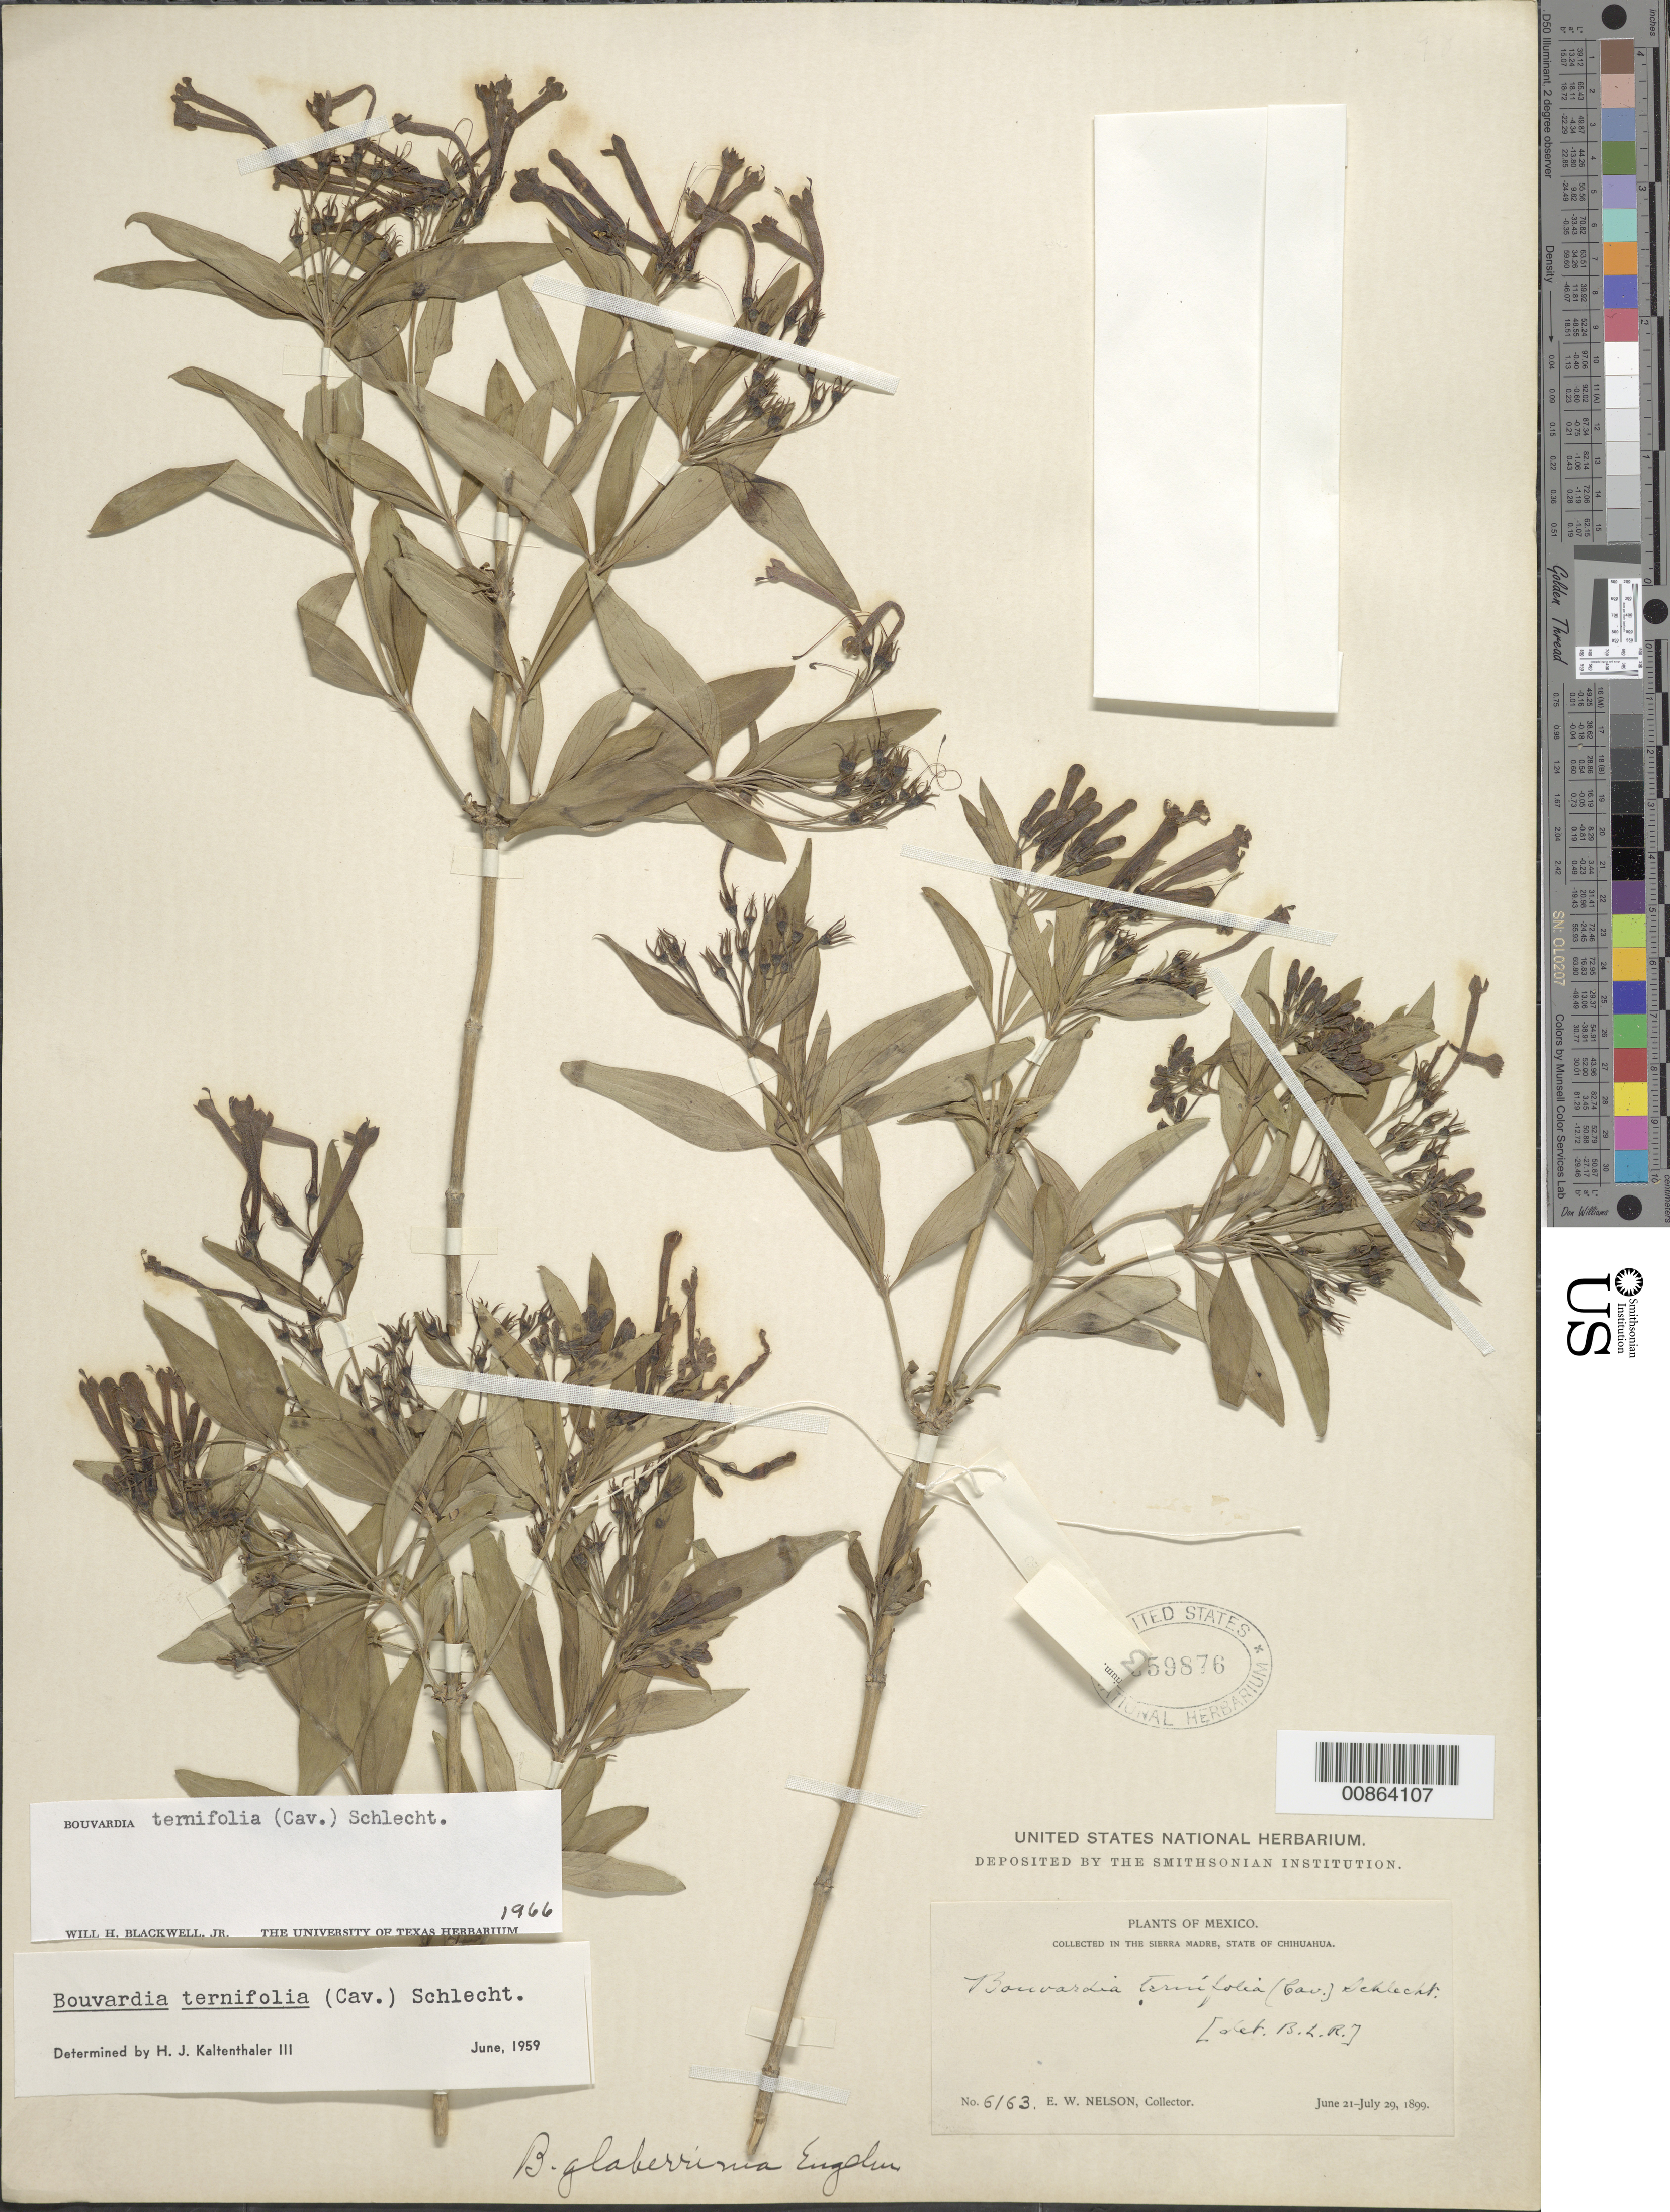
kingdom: Plantae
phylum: Tracheophyta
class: Magnoliopsida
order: Gentianales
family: Rubiaceae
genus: Bouvardia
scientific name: Bouvardia tenuifolia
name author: Standl.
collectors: E. W. Nelson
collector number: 6163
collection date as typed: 21 Jun 1899 to 29 Jul 1899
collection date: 1899-06-21/1899-07-29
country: Mexico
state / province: Chihuahua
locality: Sierra Madre, Chihuahua.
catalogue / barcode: US 359876